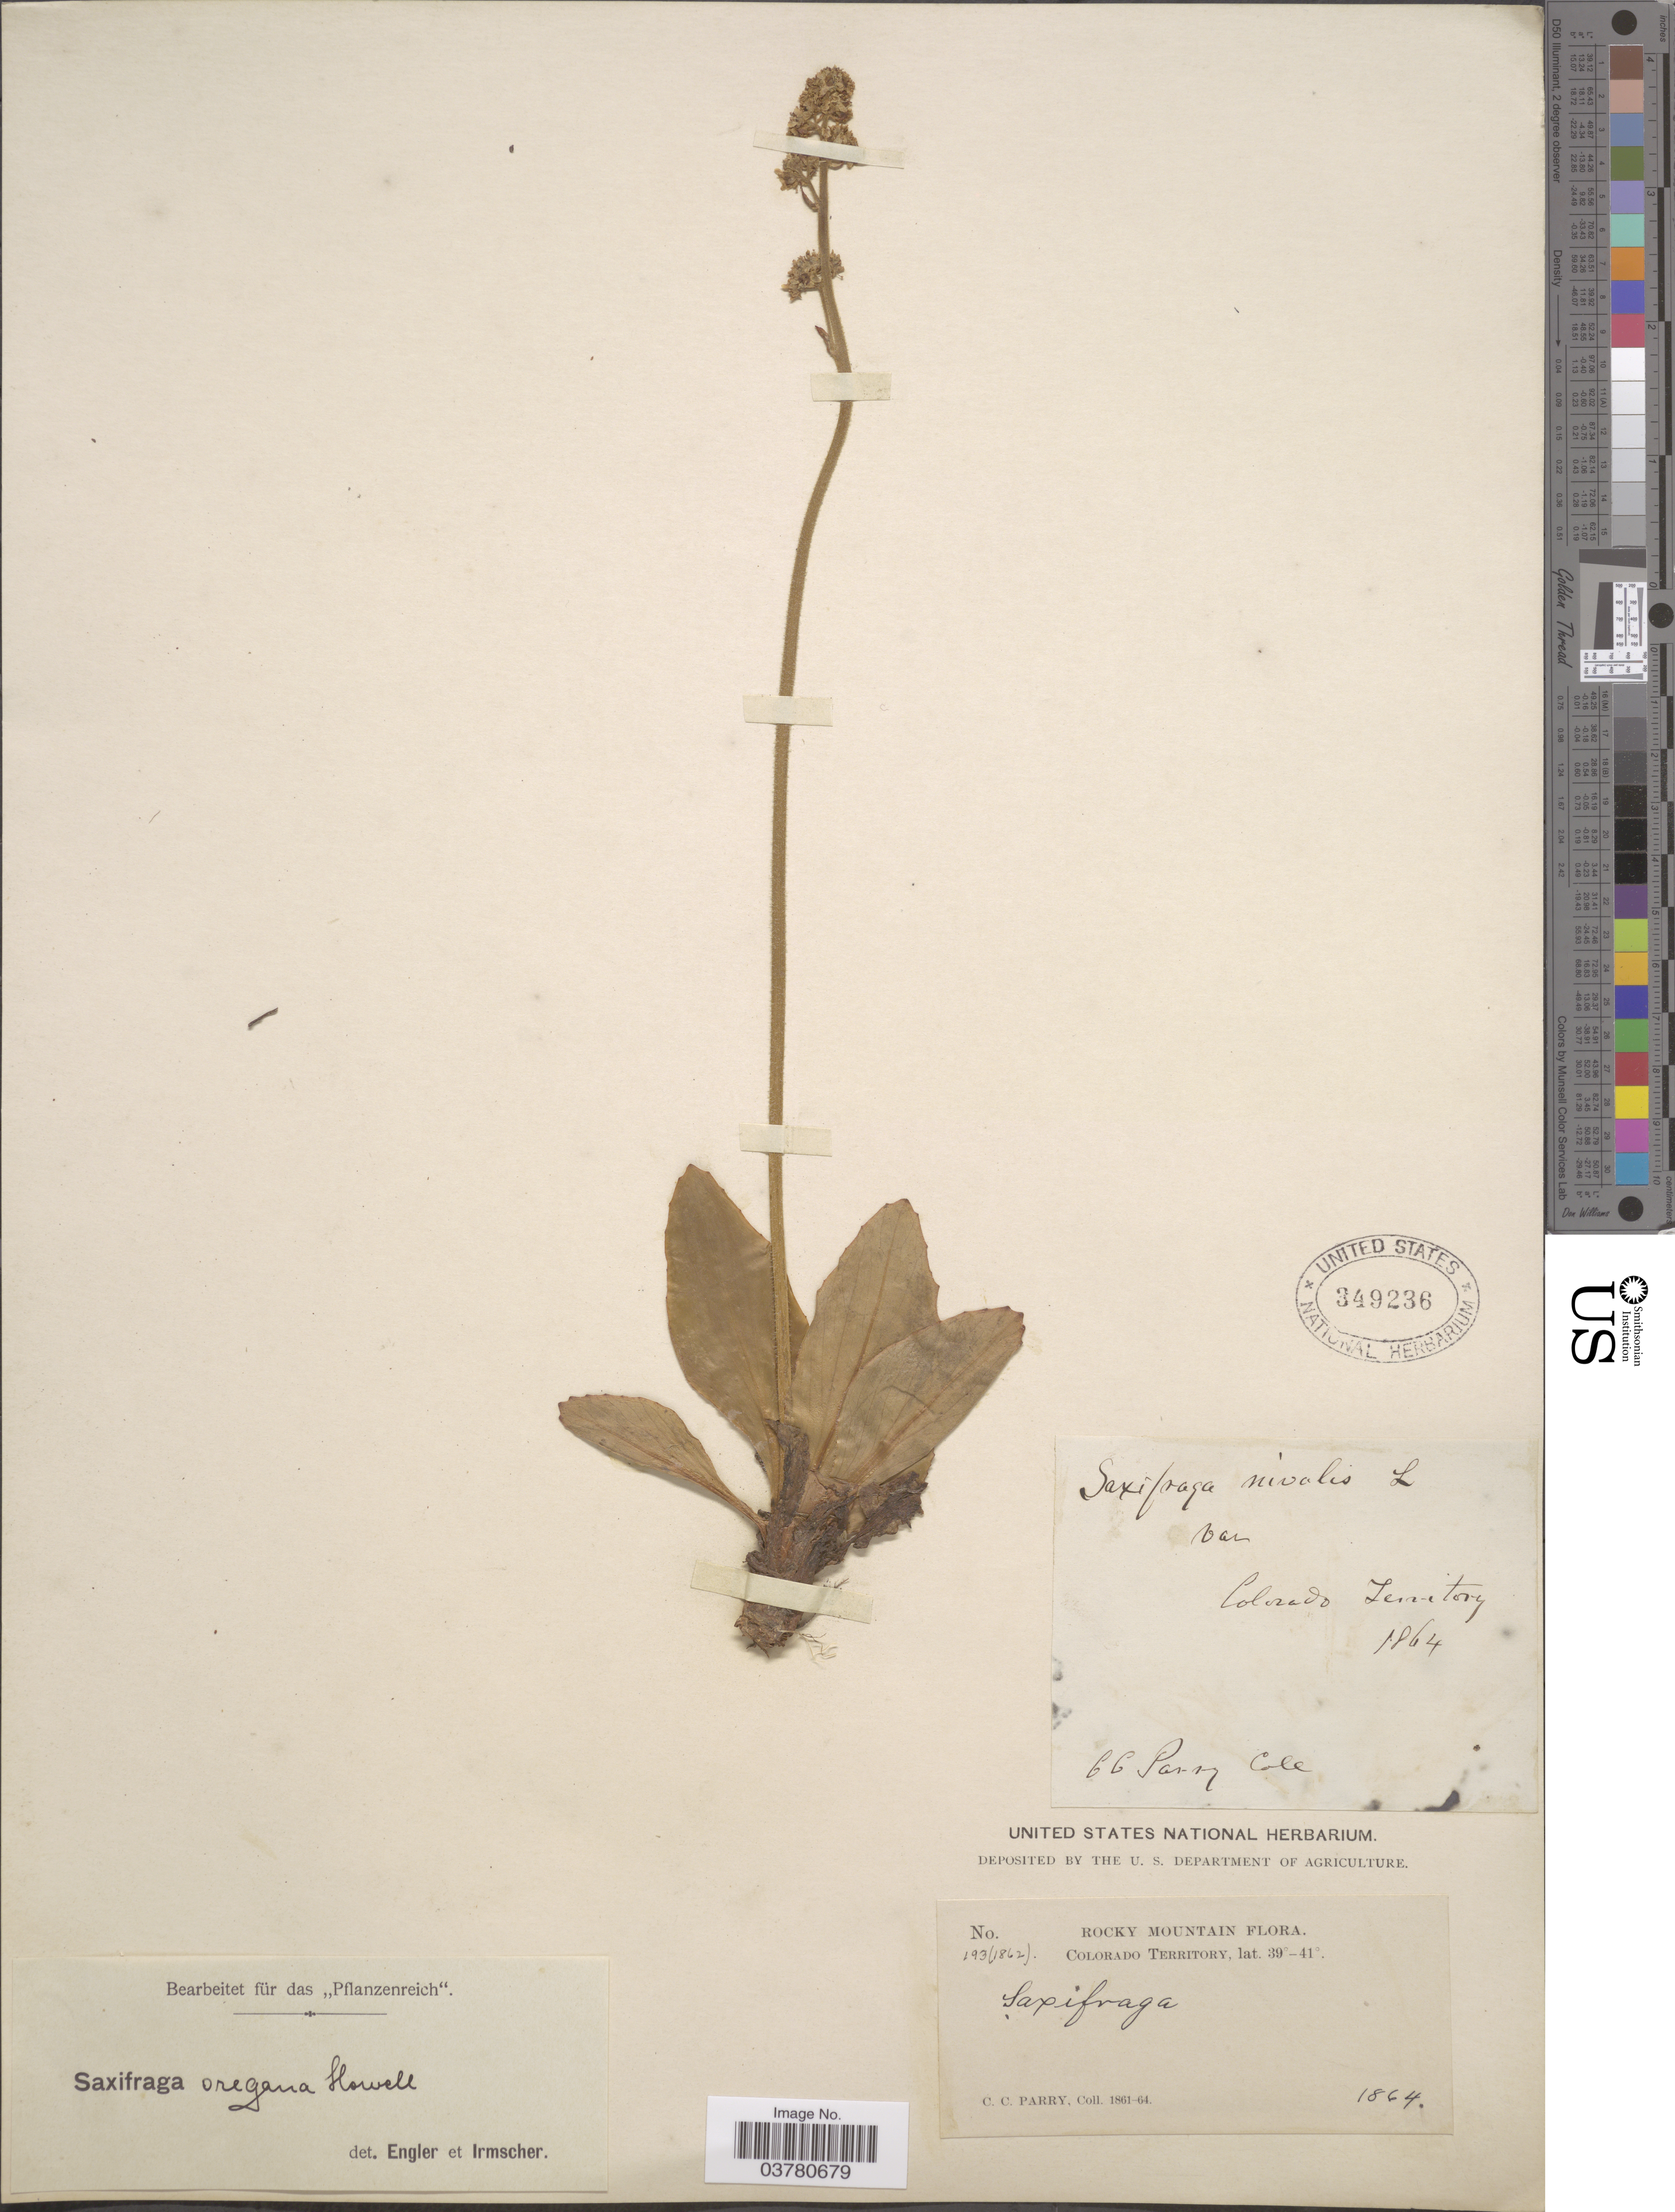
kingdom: Plantae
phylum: Tracheophyta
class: Magnoliopsida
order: Saxifragales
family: Saxifragaceae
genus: Micranthes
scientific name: Micranthes oregana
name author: (Howell) Small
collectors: C. C. Parry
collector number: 193(1862)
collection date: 1864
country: United States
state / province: Colorado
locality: Rocky Mountain. Colorado Territory.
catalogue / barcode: US 349236